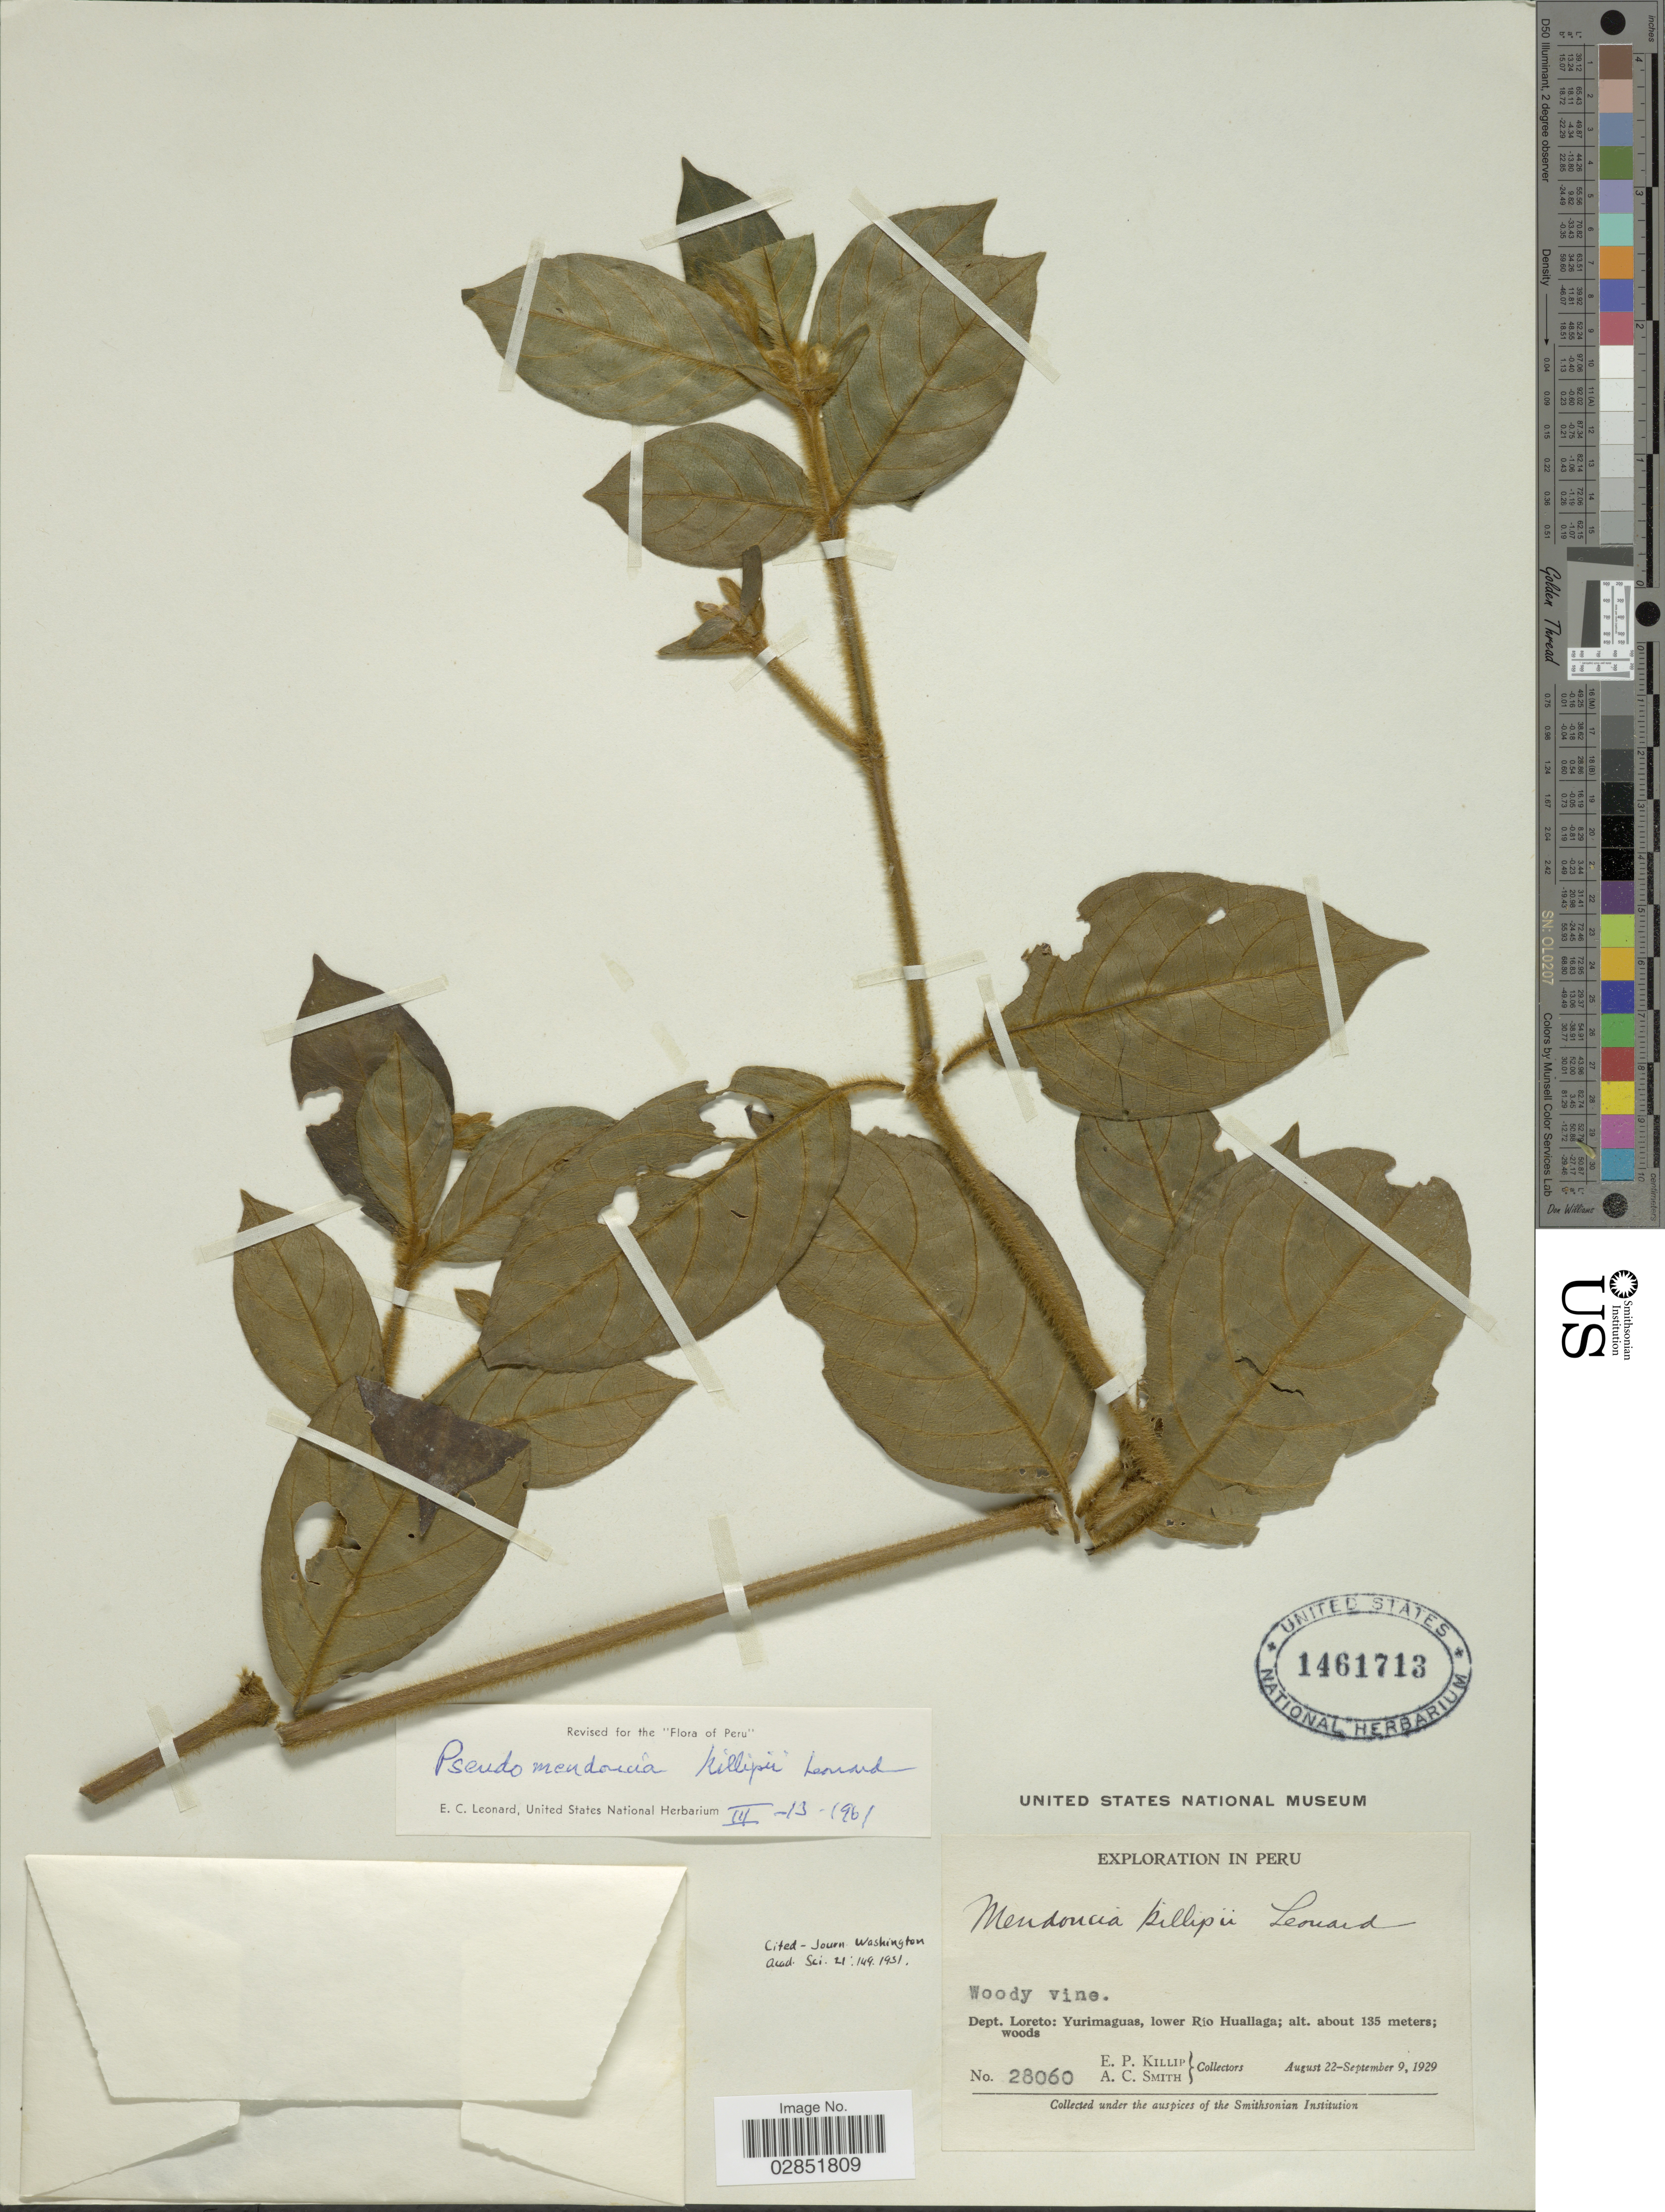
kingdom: Plantae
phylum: Tracheophyta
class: Magnoliopsida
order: Lamiales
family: Acanthaceae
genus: Mendoncia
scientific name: Mendoncia killipii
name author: Leonard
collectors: E. P. Killip & A. C. Smith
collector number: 28060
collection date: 1929-08-22/1929-09-09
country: Peru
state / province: Loreto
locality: Dept. Loreto: Yurimaguas, lower Río Huallaga.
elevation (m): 135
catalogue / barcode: US 1461713